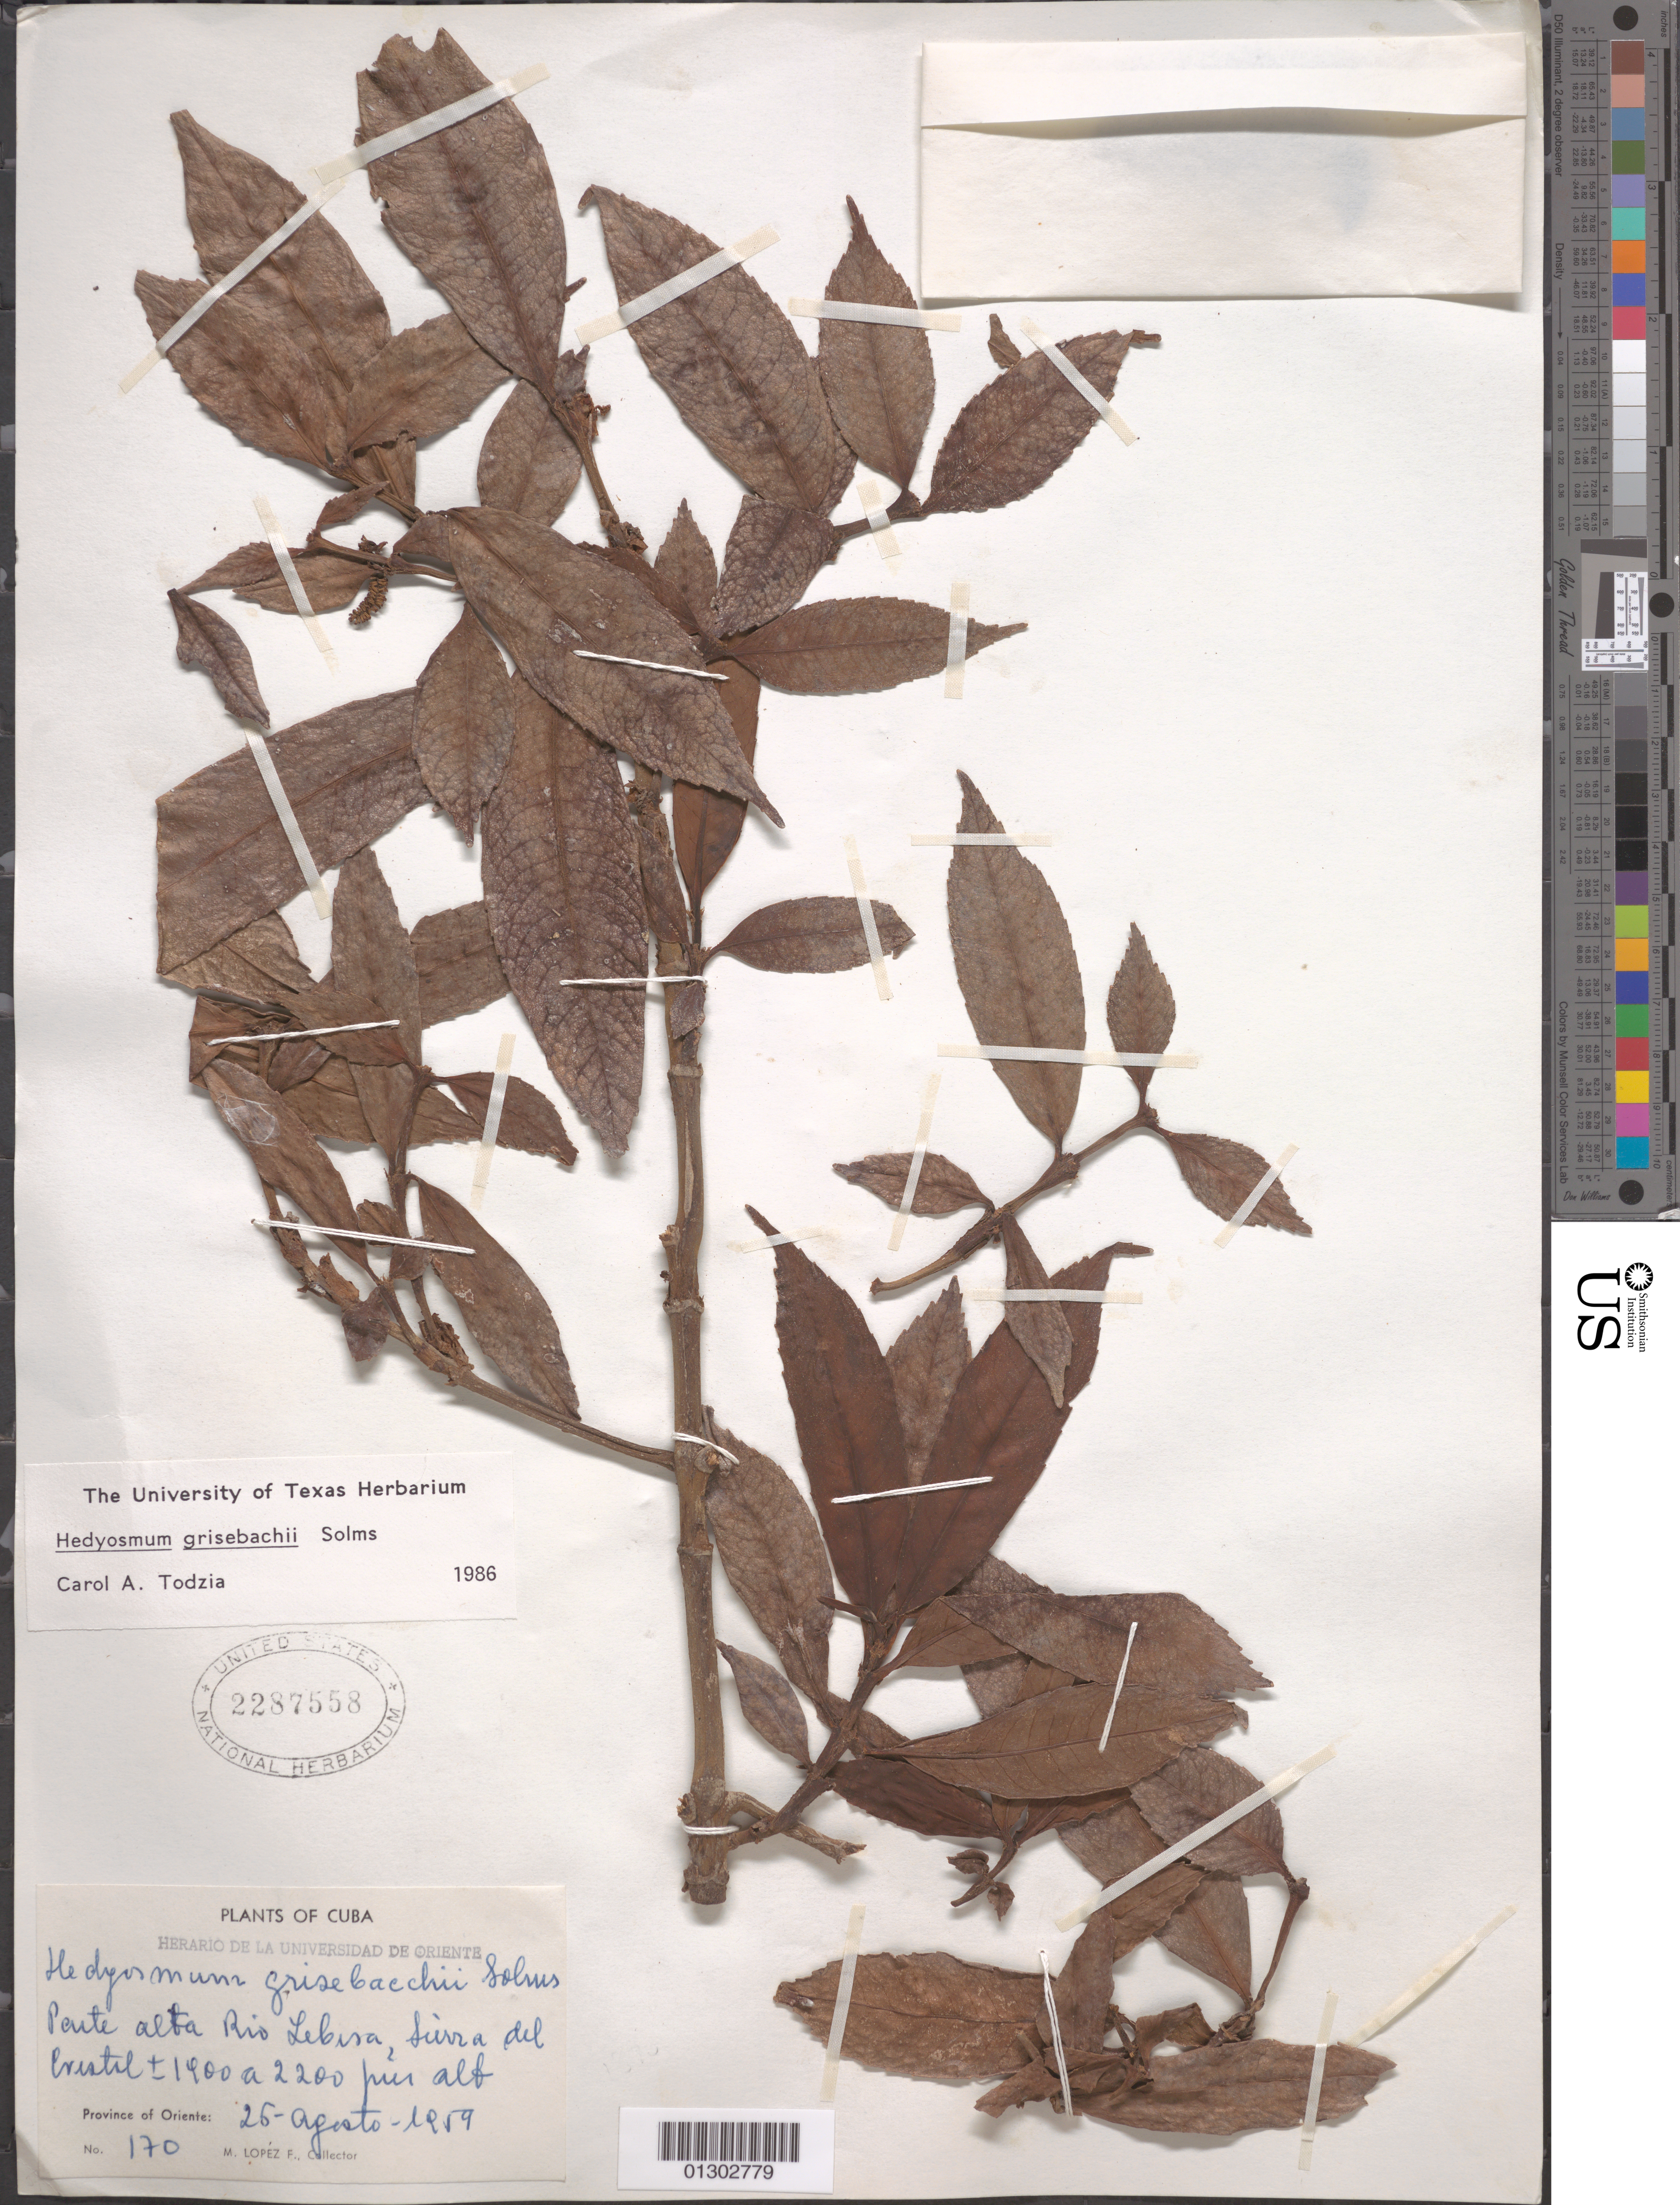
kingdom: Plantae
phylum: Tracheophyta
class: Magnoliopsida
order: Chloranthales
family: Chloranthaceae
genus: Hedyosmum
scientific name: Hedyosmum grisebachii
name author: Solms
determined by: Todzia, C. A., (TEX), University of Texas Austin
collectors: M. Lopéz-F.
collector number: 170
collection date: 1959-08-26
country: Cuba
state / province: Holguín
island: Cuba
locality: Sierra del Cristal, pente alta Rio Lebisa.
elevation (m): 427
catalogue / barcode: US 2287558